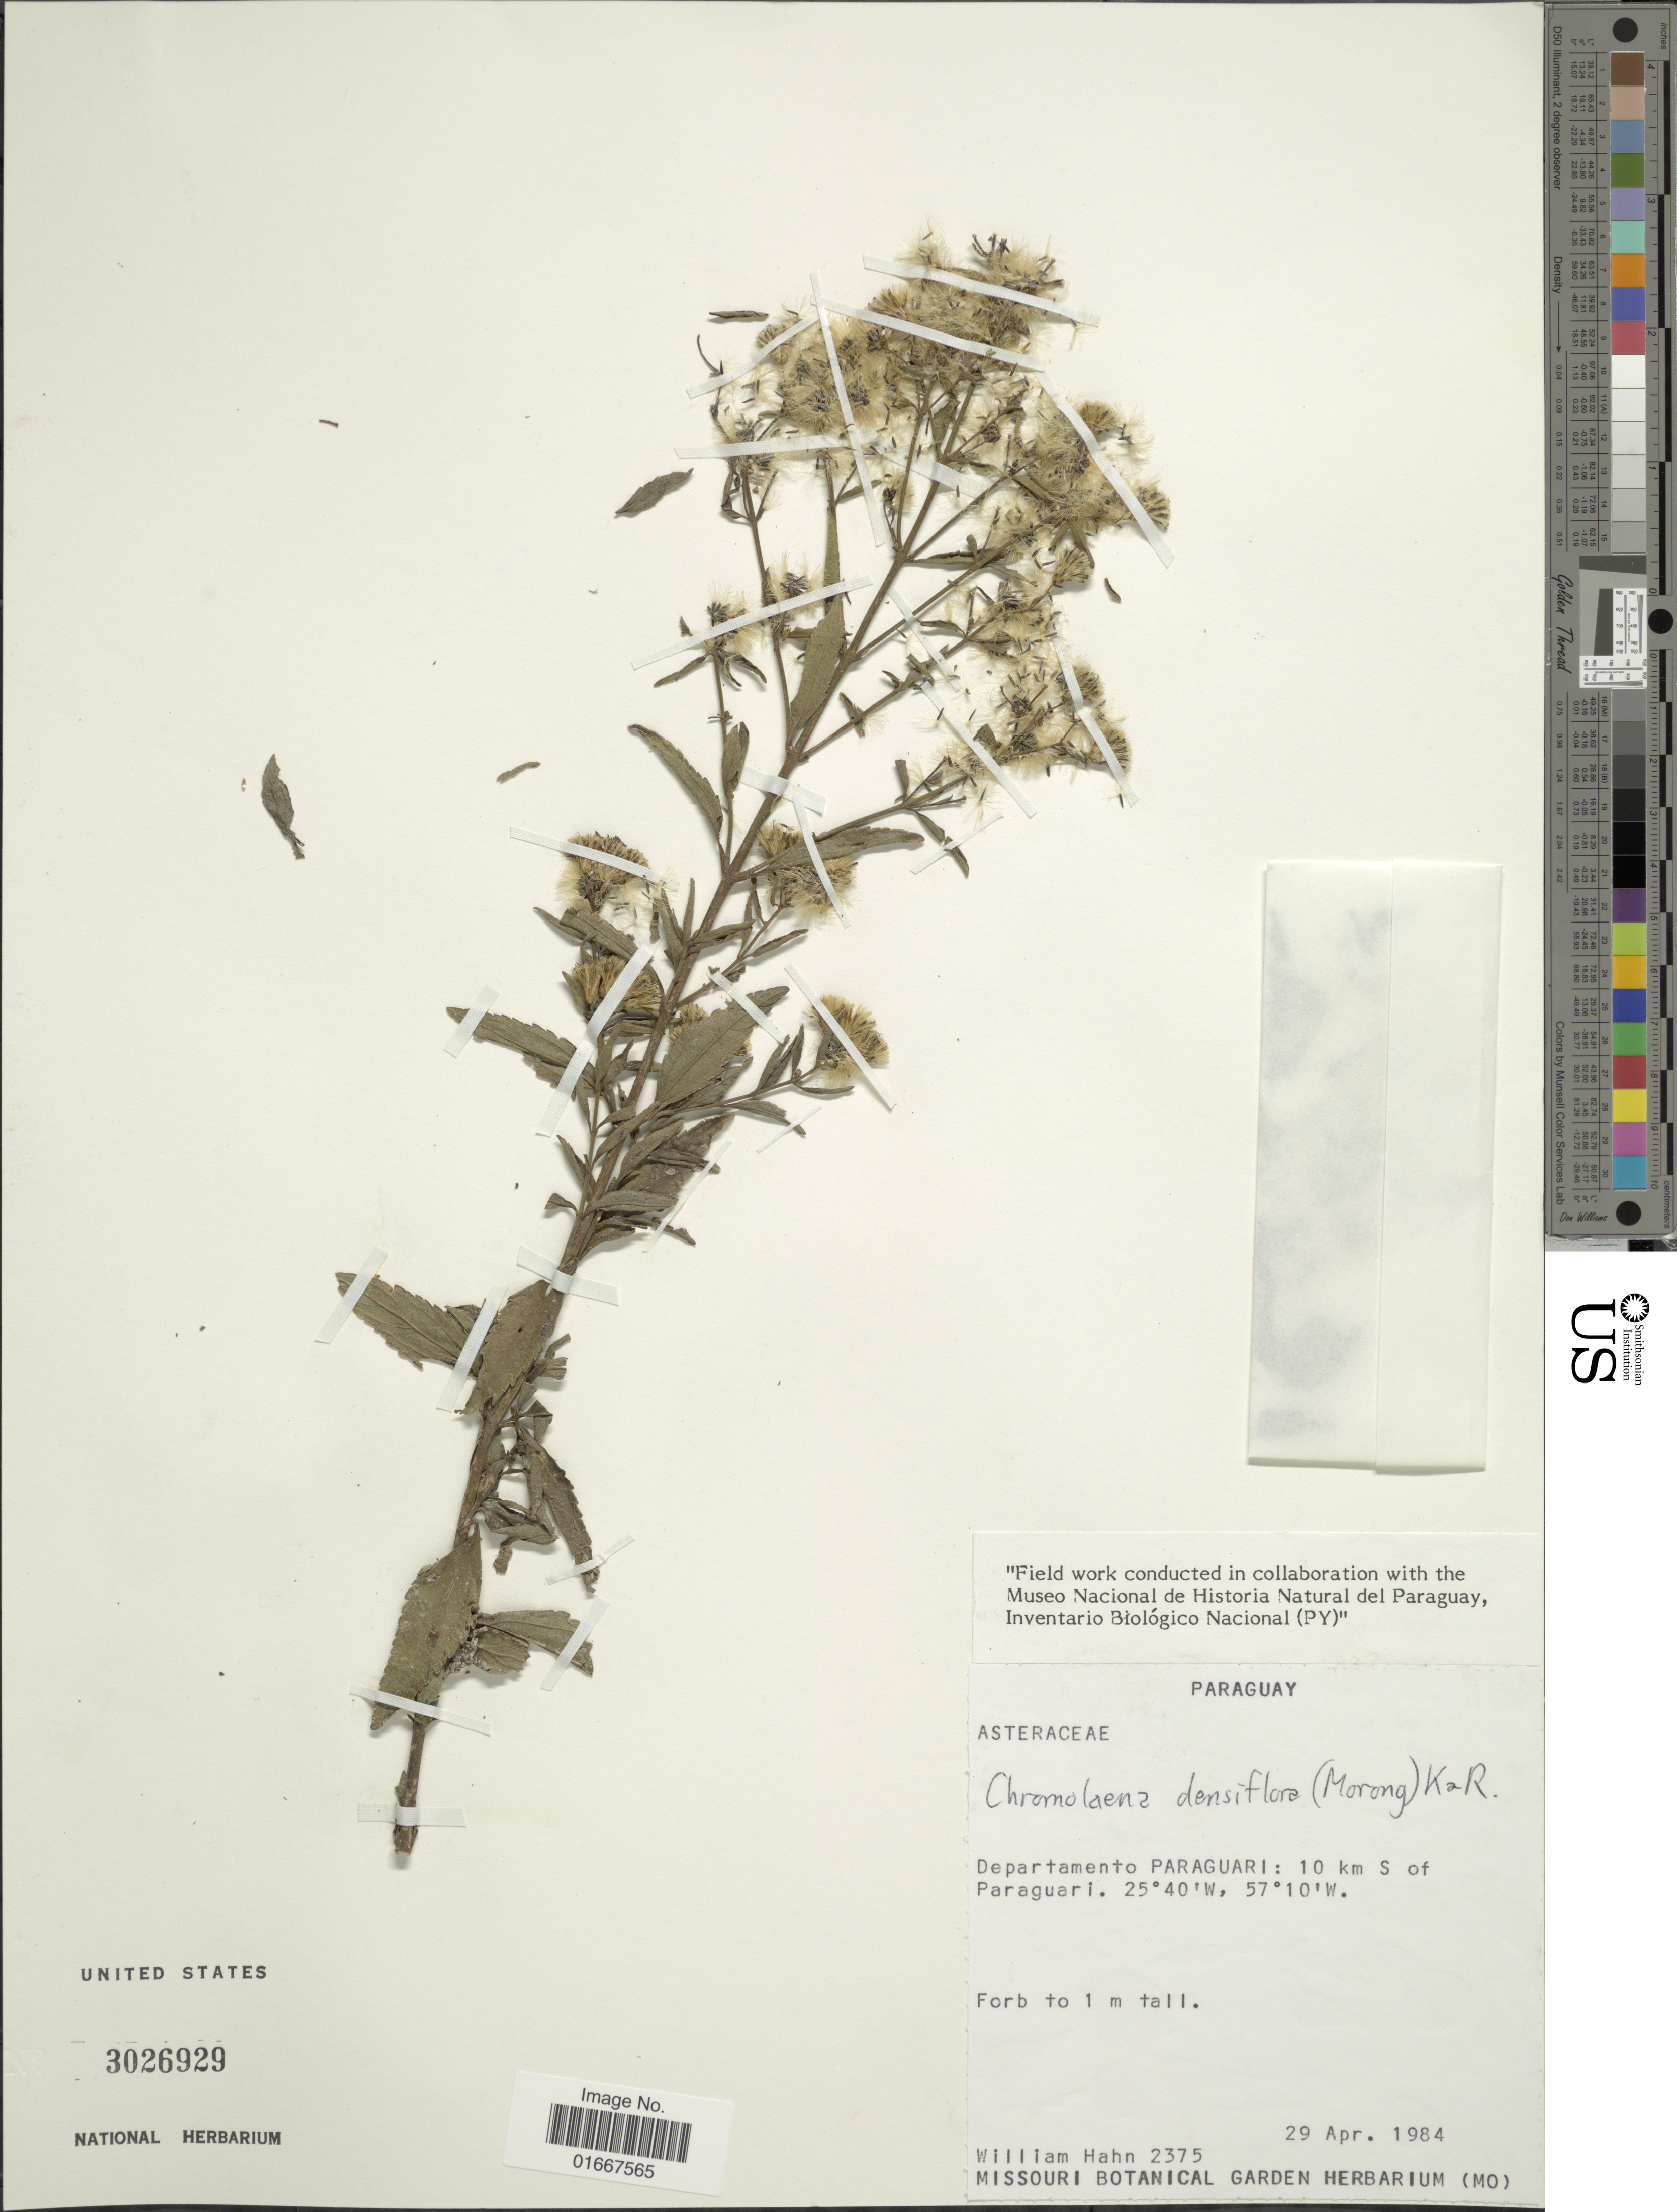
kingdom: Plantae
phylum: Tracheophyta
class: Magnoliopsida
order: Asterales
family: Asteraceae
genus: Chromolaena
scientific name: Chromolaena densiflorum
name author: (Morong) R.M. King & H. Rob.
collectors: W. J. Hahn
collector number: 2375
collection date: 1984-04-29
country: Paraguay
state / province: Paraguari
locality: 10 km S of Paraguari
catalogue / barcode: US 3026929